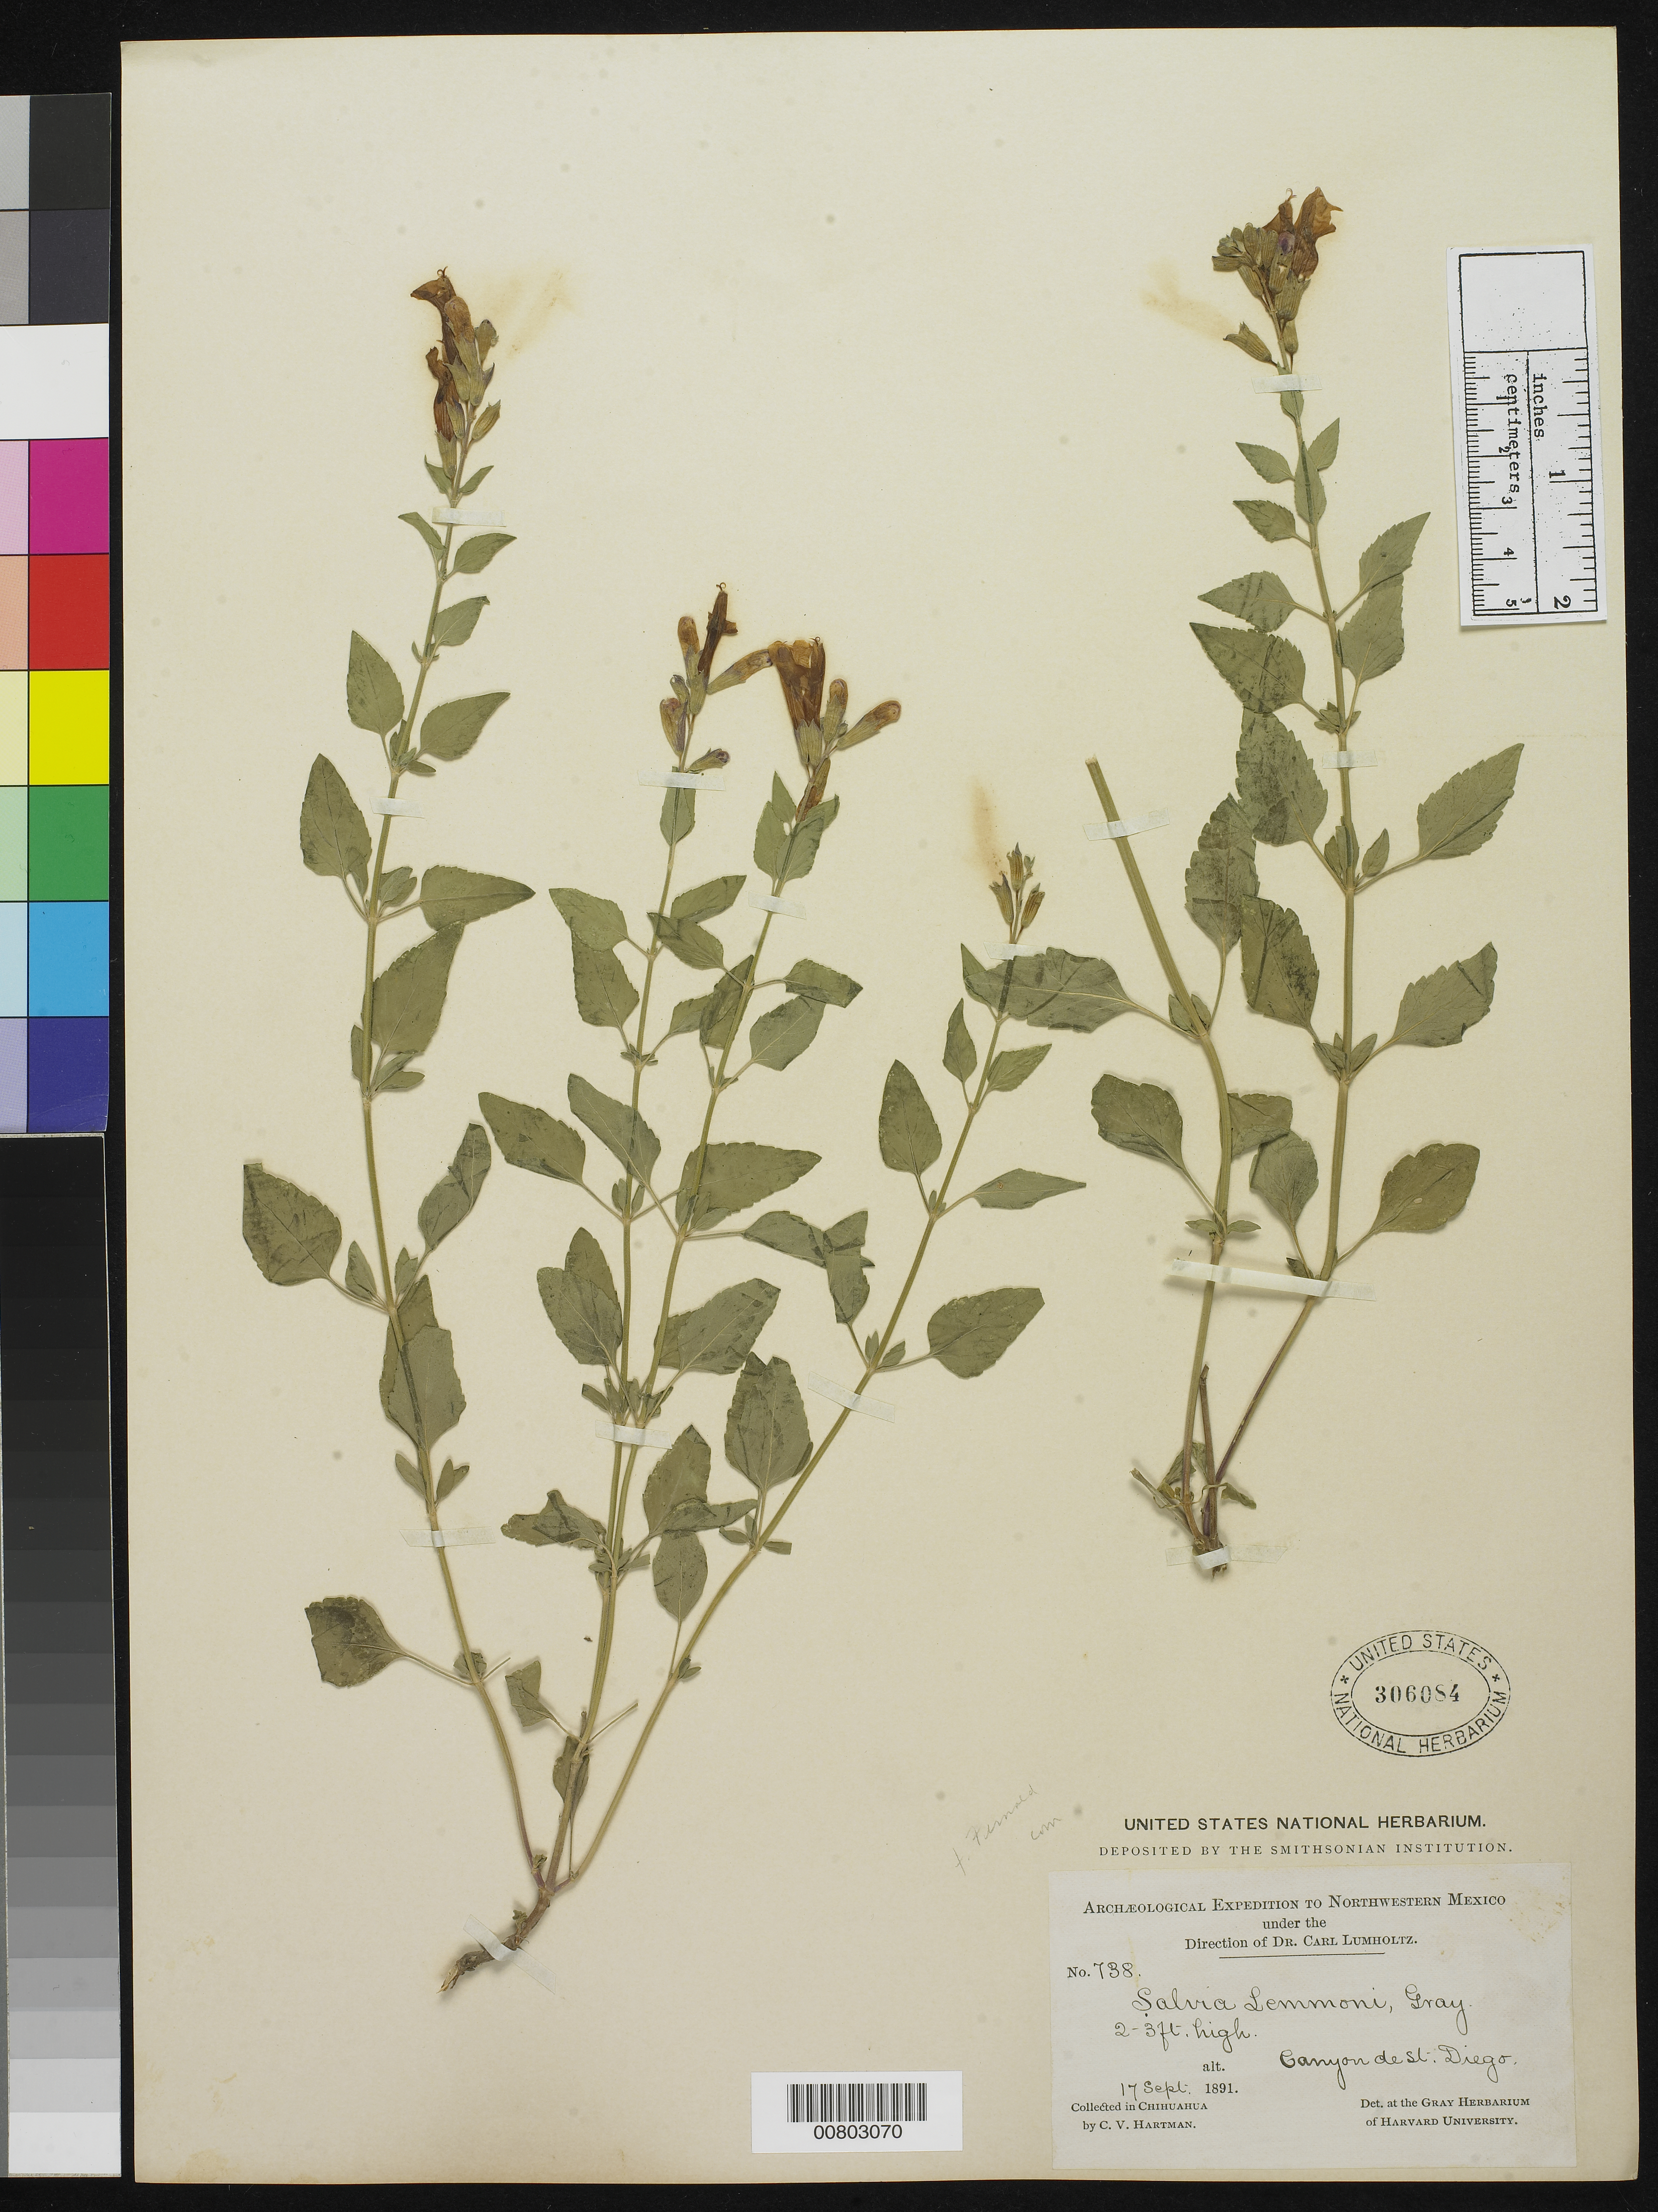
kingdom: Plantae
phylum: Tracheophyta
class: Magnoliopsida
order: Lamiales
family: Lamiaceae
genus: Salvia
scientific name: Salvia lemmonii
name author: A. Gray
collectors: C. V. Hartman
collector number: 738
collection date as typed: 17 Sep 1891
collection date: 1891-09-17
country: Mexico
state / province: Chihuahua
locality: Cañon de San Diego, Chihuahua.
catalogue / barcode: US 306084